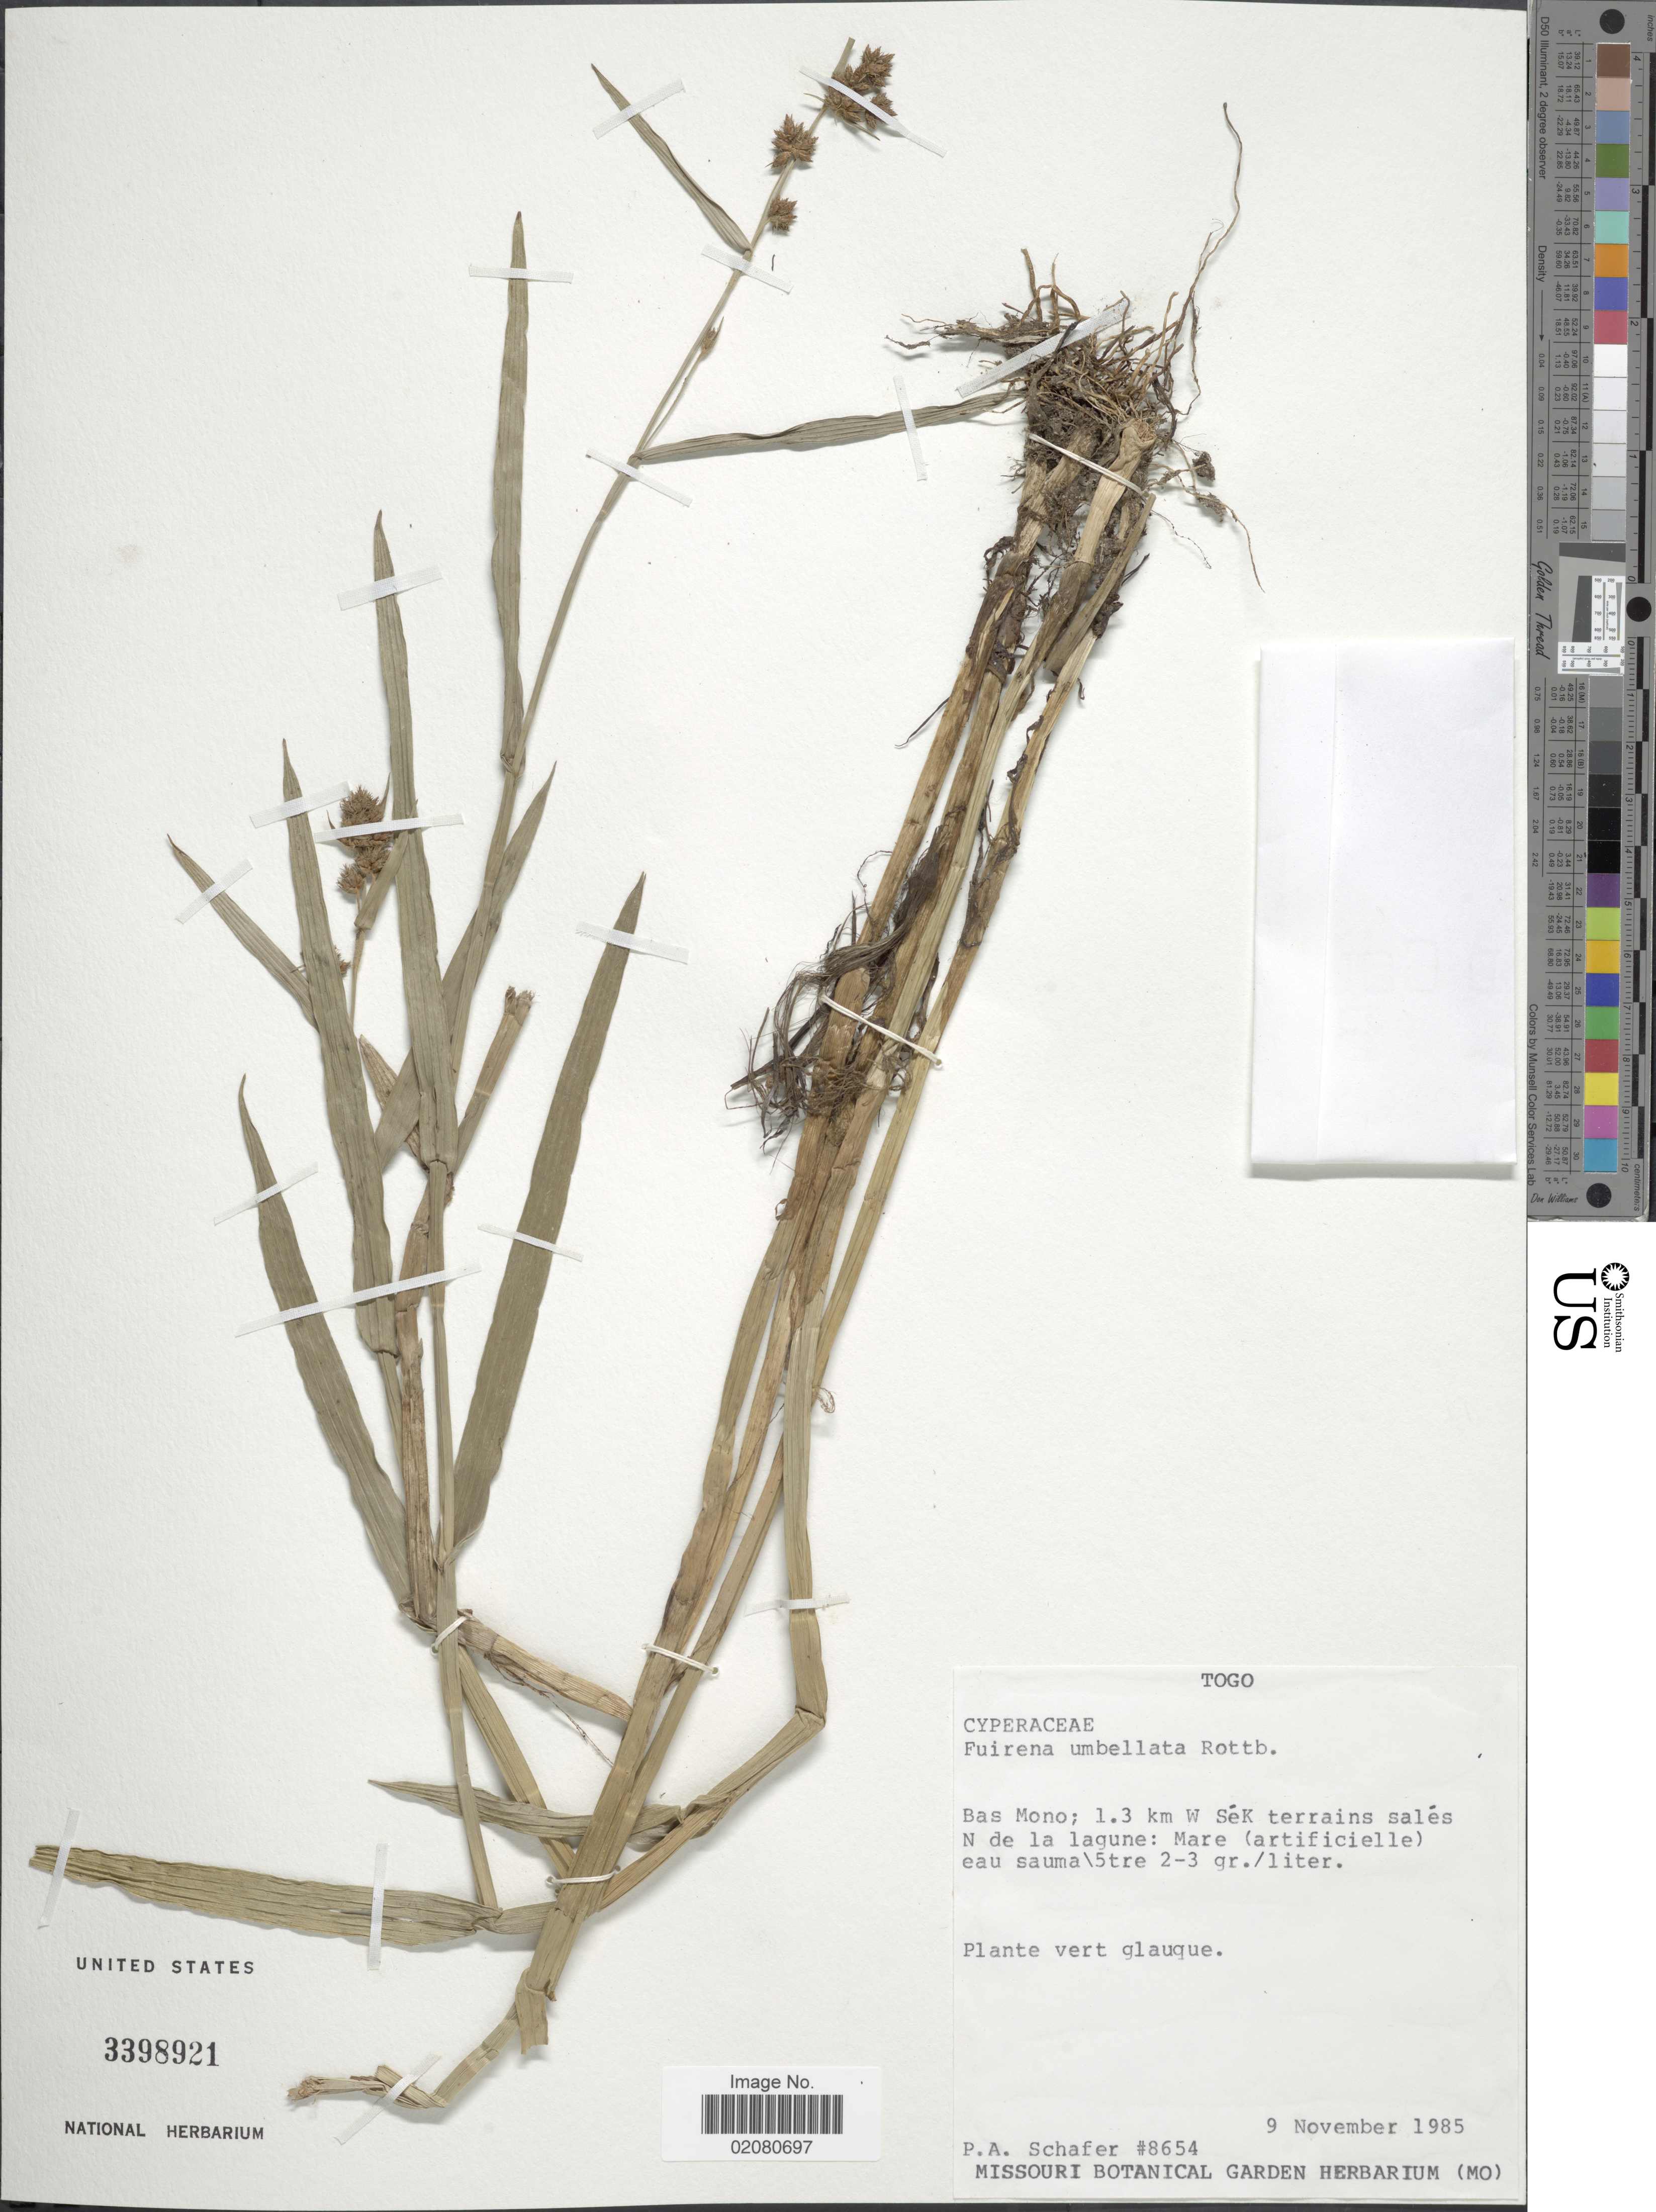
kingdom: Plantae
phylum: Tracheophyta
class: Liliopsida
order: Poales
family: Cyperaceae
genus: Fuirena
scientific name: Fuirena umbellata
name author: Rottb.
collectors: P. Schafer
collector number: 8654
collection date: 1985-11-09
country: Togo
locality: Togo, Bas Mono; 1-3 km W Sek terrains sales N de la lagune: Mare.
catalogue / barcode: US 3398921